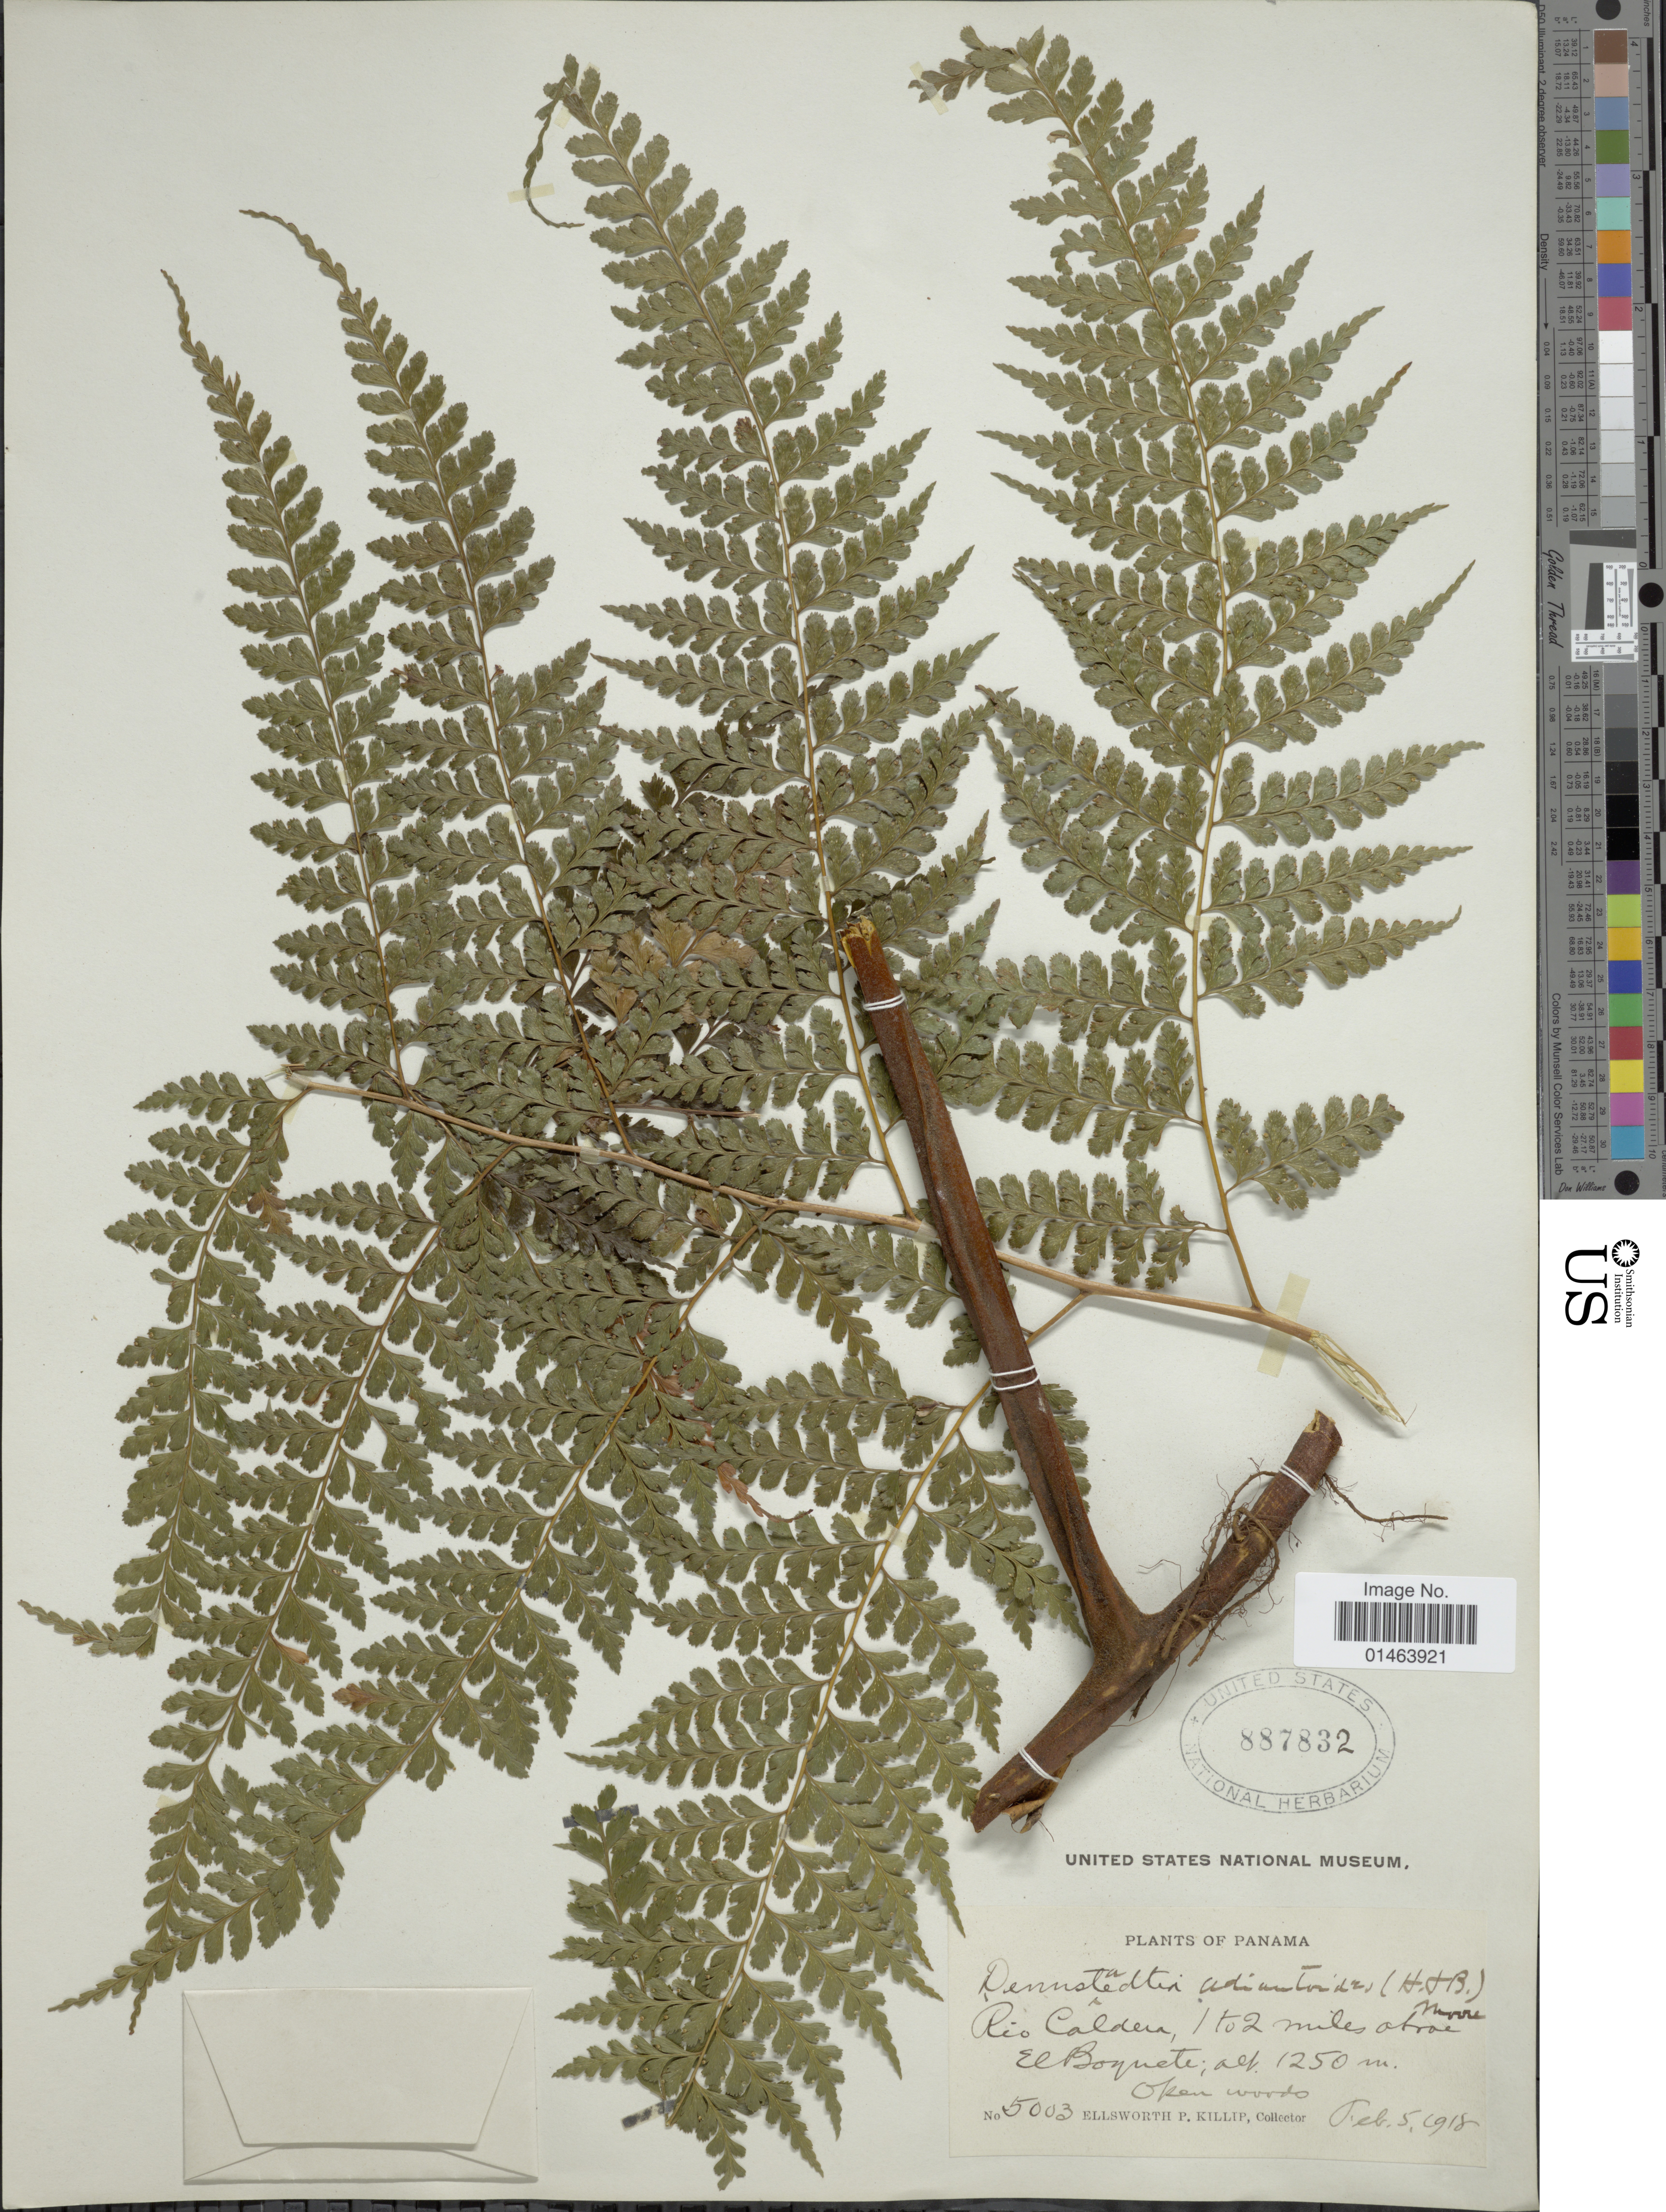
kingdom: Plantae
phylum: Tracheophyta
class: Polypodiopsida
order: Polypodiales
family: Dennstaedtiaceae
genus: Dennstaedtia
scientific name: Dennstaedtia bipinnata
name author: (Cav.) Maxon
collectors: E. P. Killip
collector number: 5003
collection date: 1918-02-05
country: Panama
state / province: Chiriqui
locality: Panama, Rio Caldera, 1 to 2 miles above El Boquete.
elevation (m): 1250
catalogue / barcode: US 887832